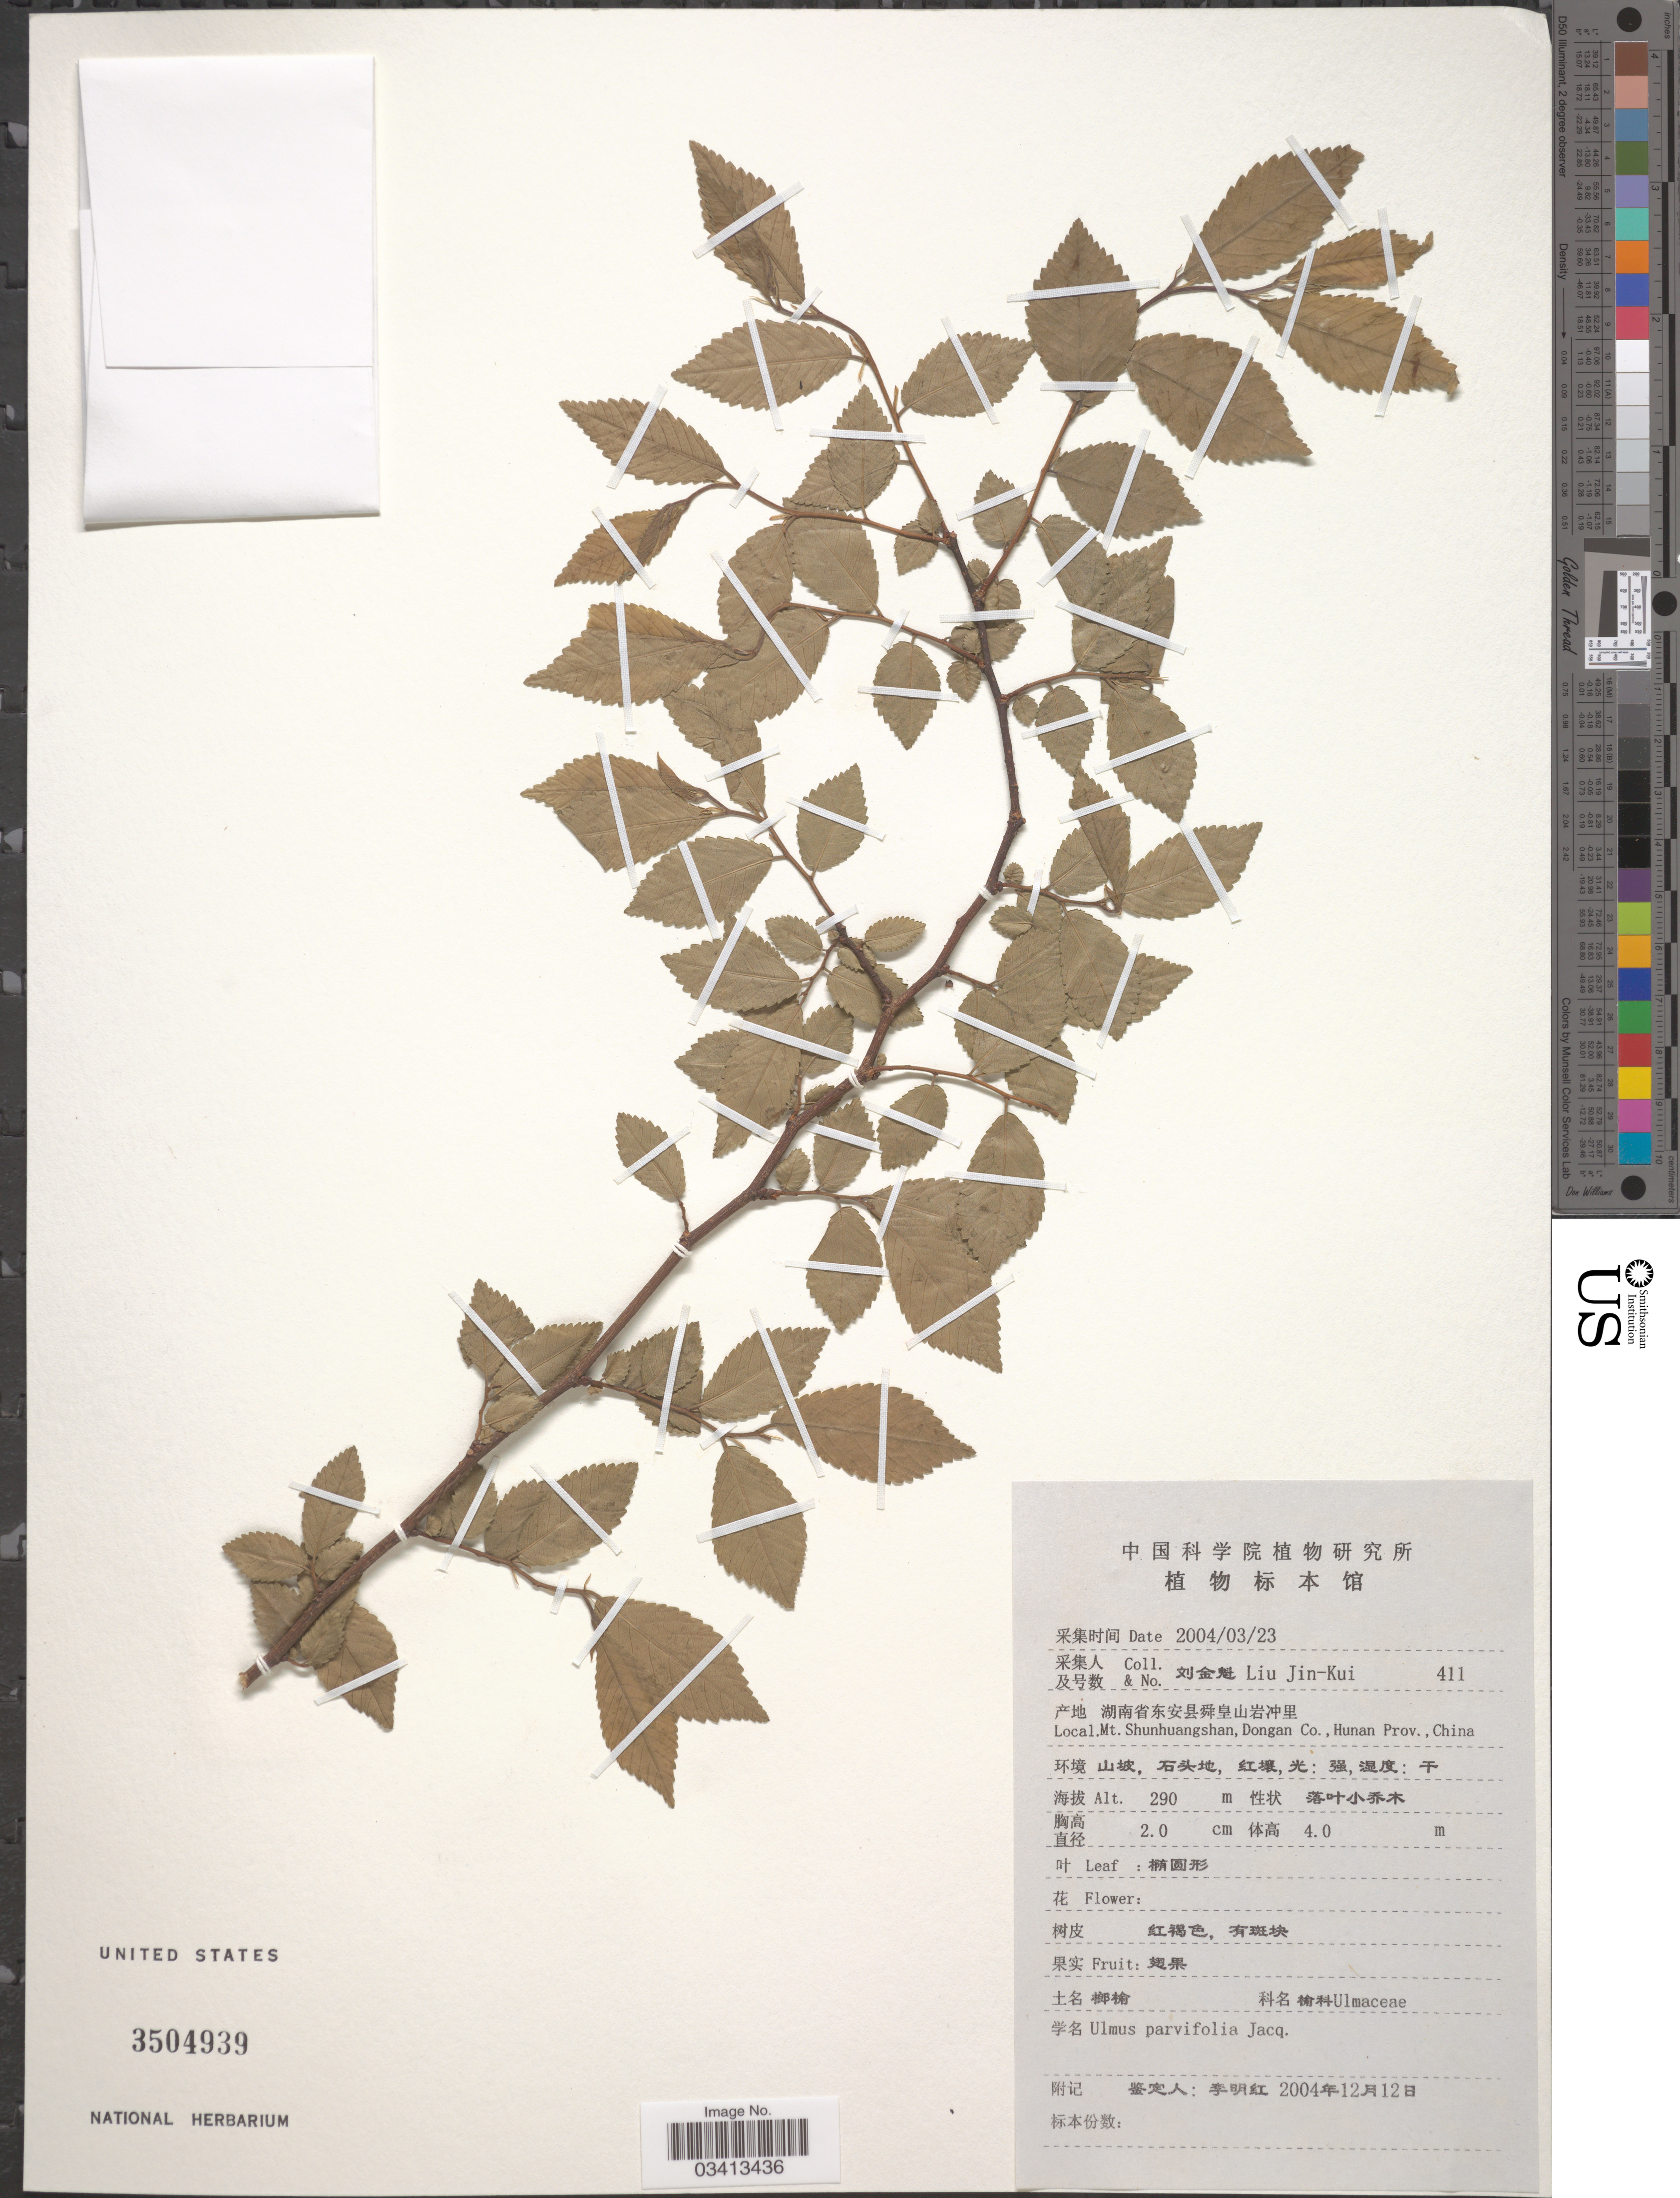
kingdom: Plantae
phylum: Tracheophyta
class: Magnoliopsida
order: Rosales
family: Ulmaceae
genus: Ulmus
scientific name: Ulmus parvifolia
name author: Jacq.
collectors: Liu Jin-Kui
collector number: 411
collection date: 2004-03-23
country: China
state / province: Hunan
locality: Mt. Shunhuangshan, Dongan Co.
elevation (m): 290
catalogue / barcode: US 3504939